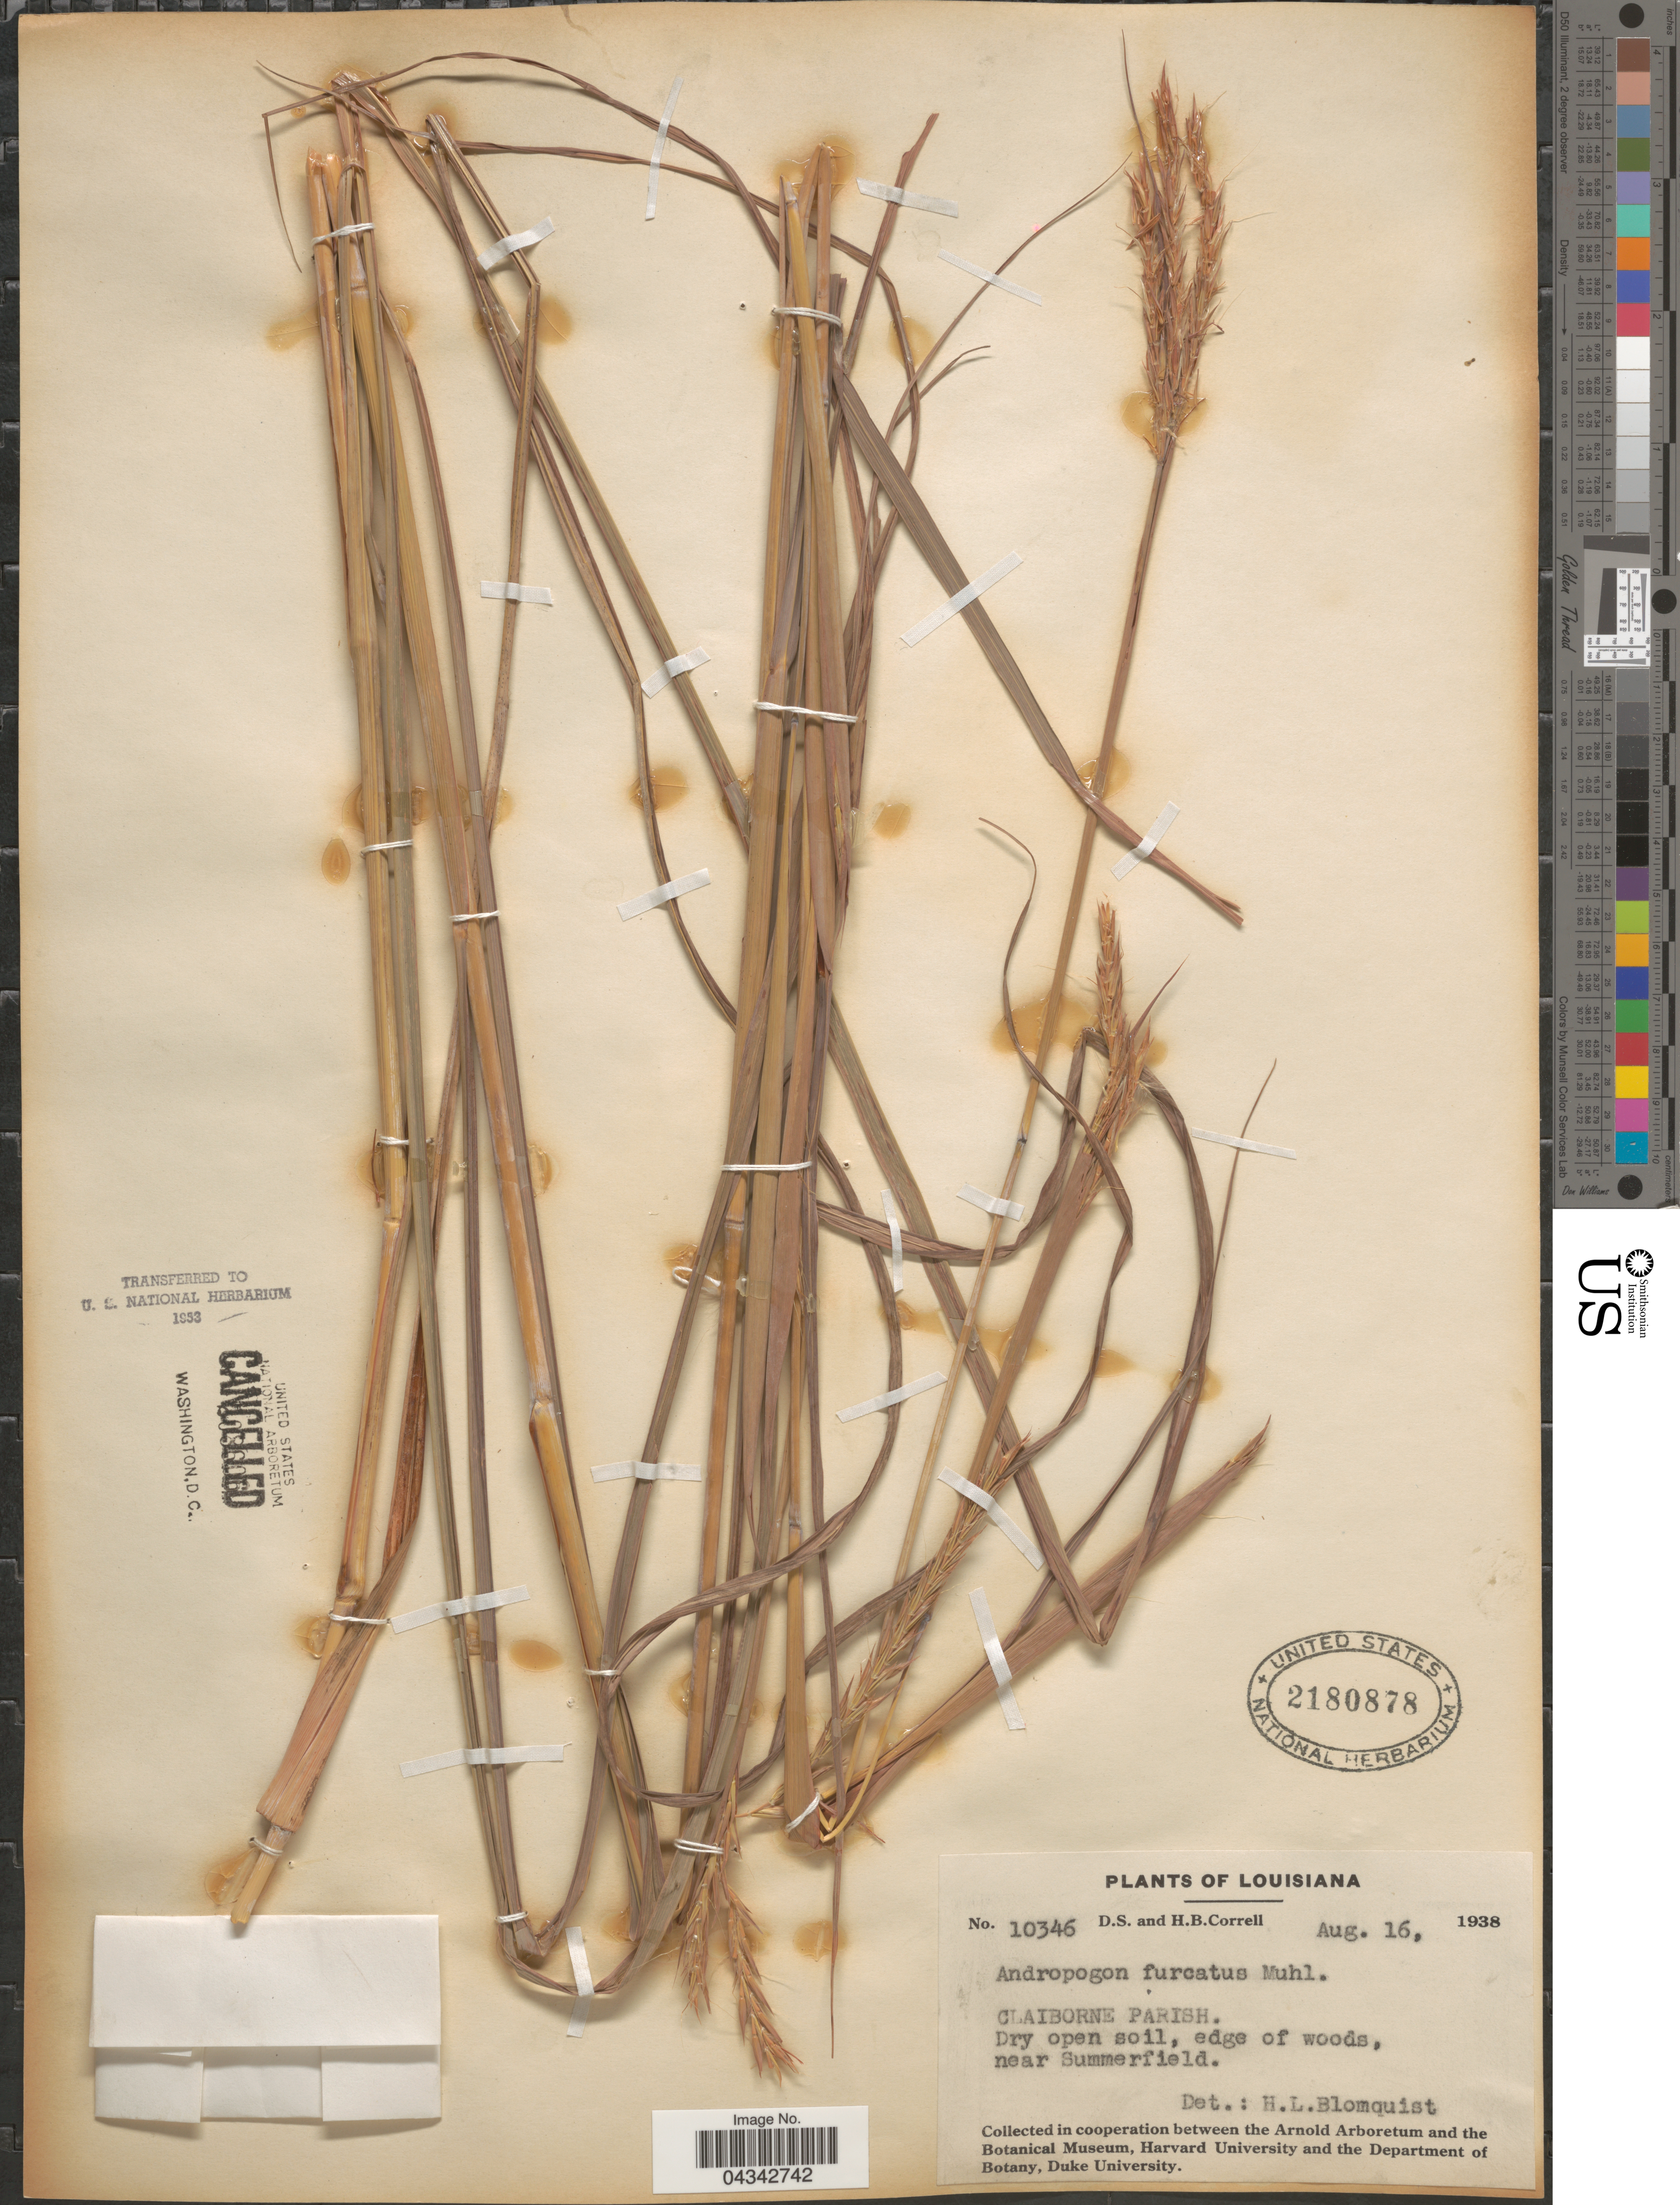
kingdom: Plantae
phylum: Tracheophyta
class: Liliopsida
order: Poales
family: Poaceae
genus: Andropogon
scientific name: Andropogon gerardii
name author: Vitman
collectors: D. S. Correll & H. Correll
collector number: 10346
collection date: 1938-08-16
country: United States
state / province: Louisiana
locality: Claiborne Parish. Near Summerfield.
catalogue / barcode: US 2180878